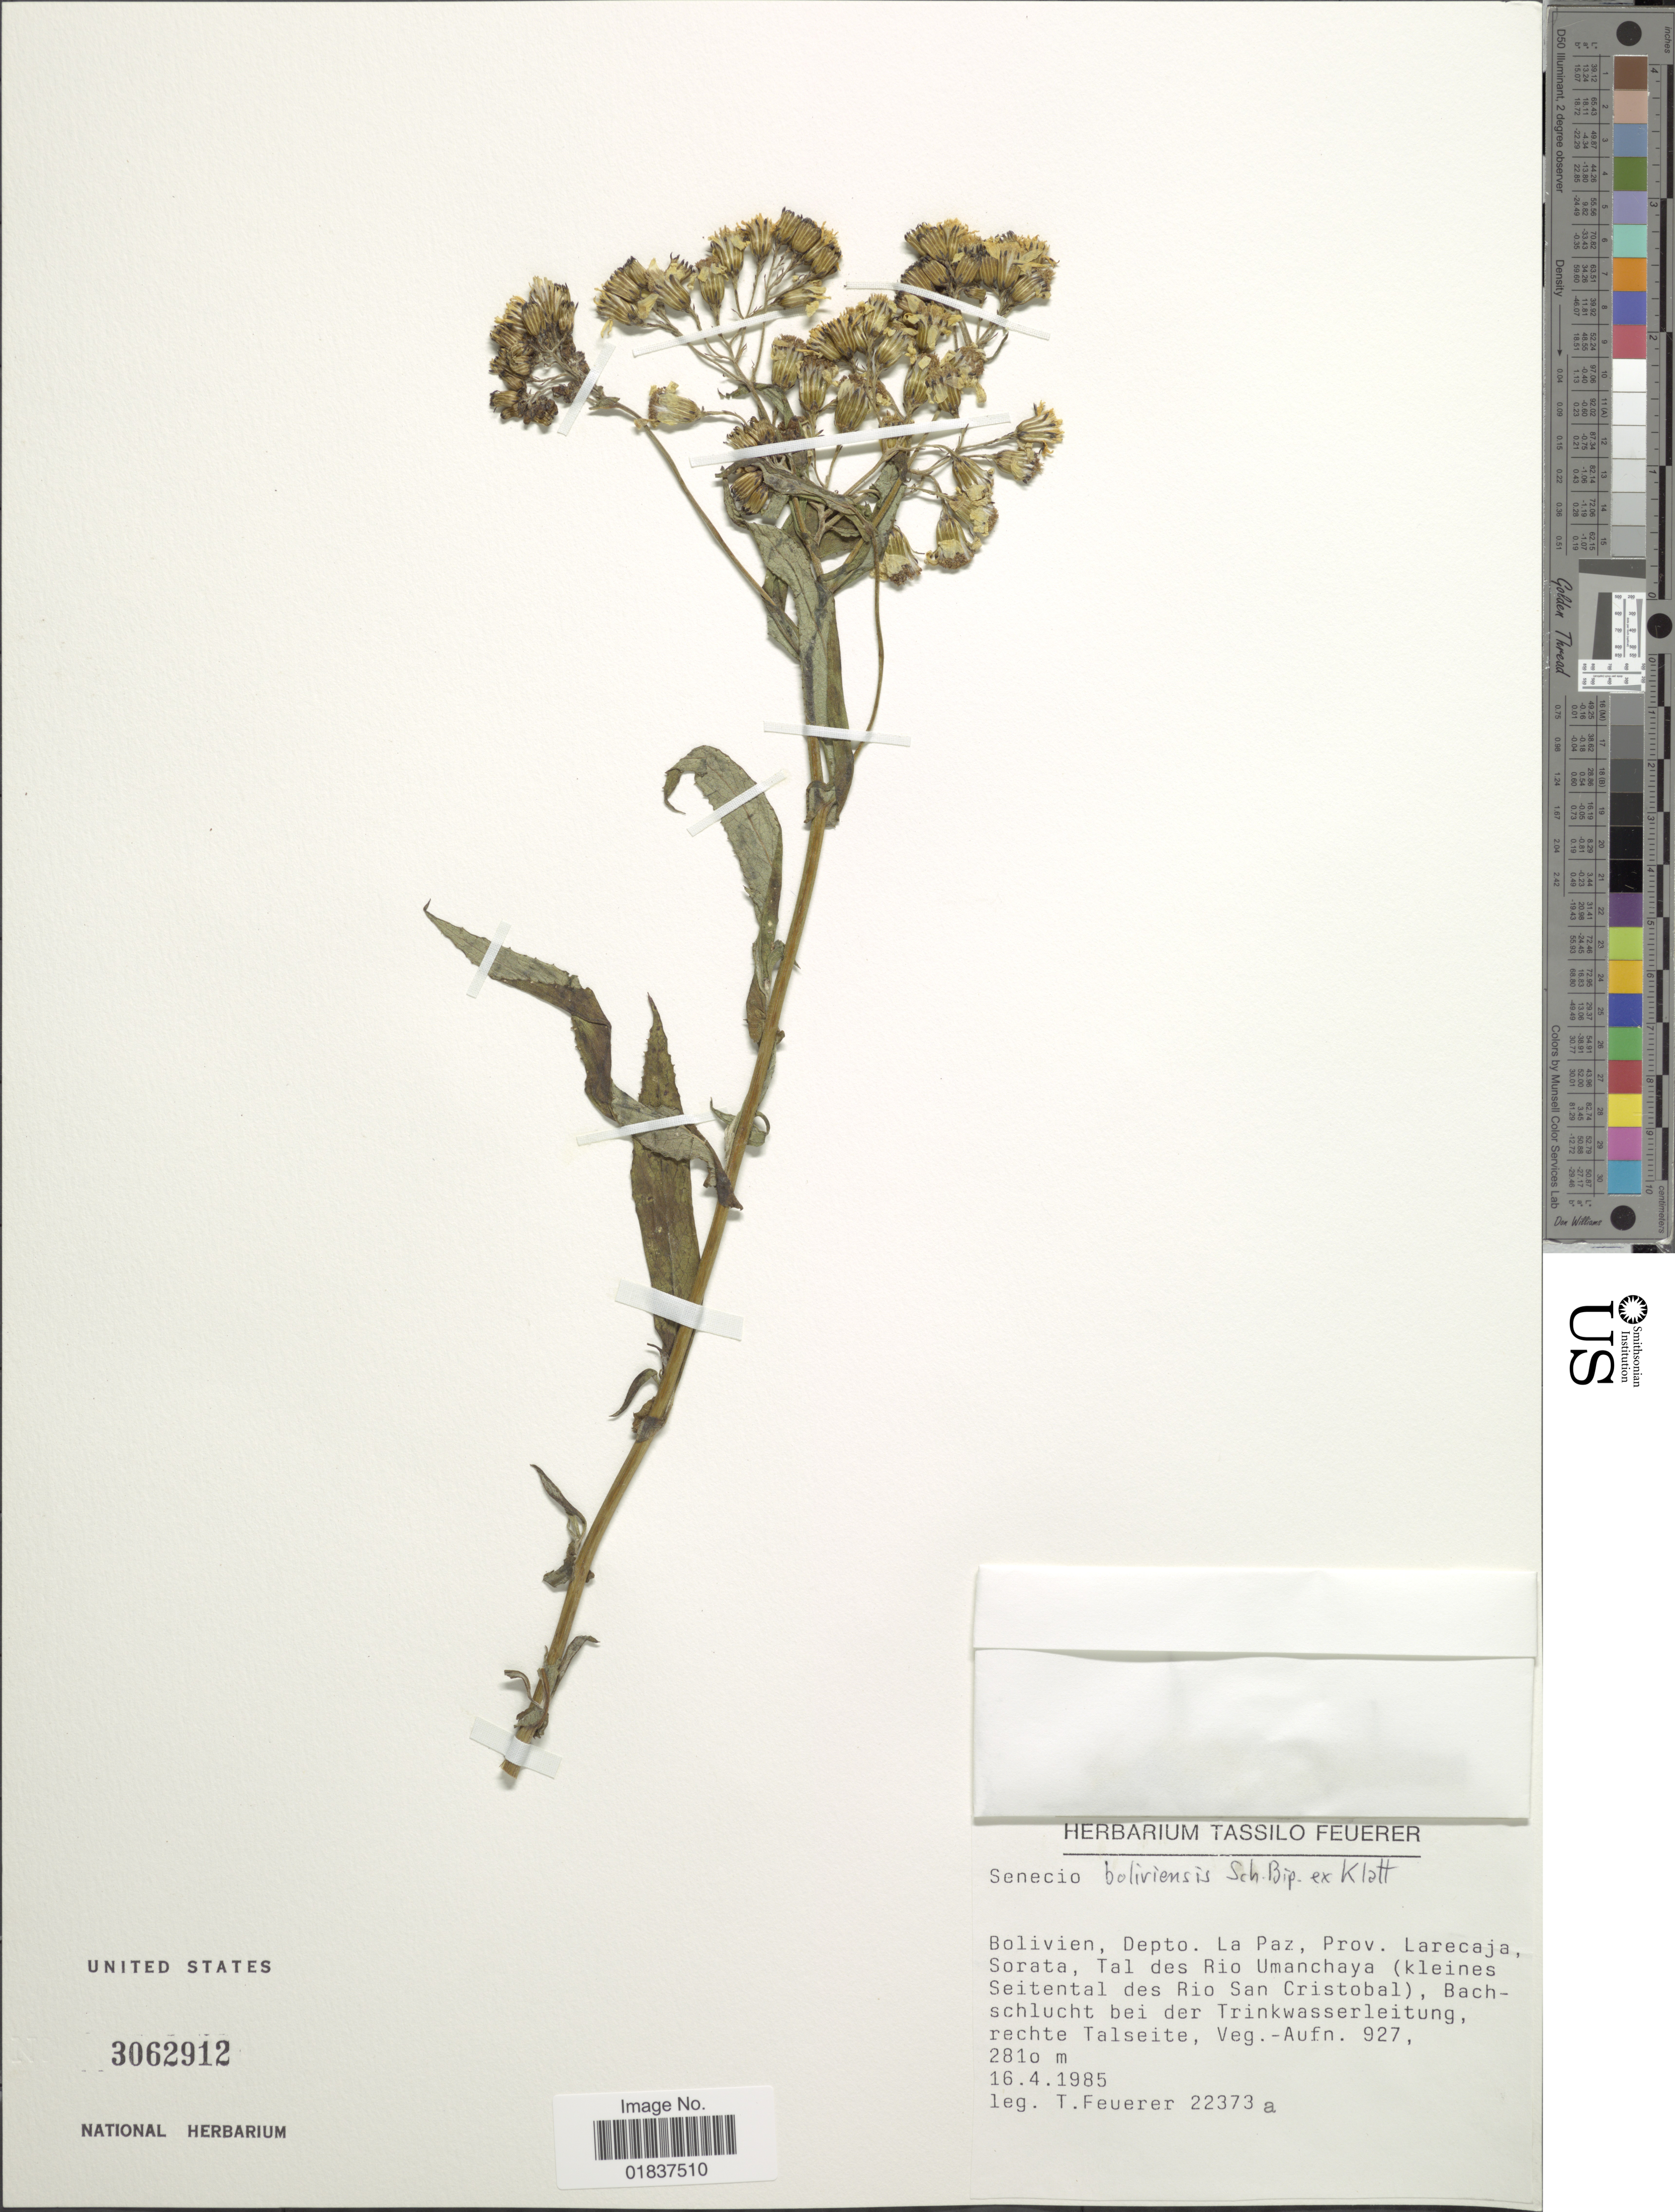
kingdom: Plantae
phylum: Tracheophyta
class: Magnoliopsida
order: Asterales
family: Asteraceae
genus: Senecio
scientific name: Senecio boliviensis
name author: Sch. Bip. ex Klatt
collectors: T. Feuerer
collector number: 22373a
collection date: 1985-04-16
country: Bolivia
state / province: La Paz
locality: Depto. La Paz, prov. Larecaja, Sorata, Tal des Rio Umanchaya (kleines Seitental des Rio San Cristobal), Bachschlucht bei der Trinkwasserleitung, rechte Talseite, Veg. aufn. 927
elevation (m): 2810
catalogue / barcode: US 3062912